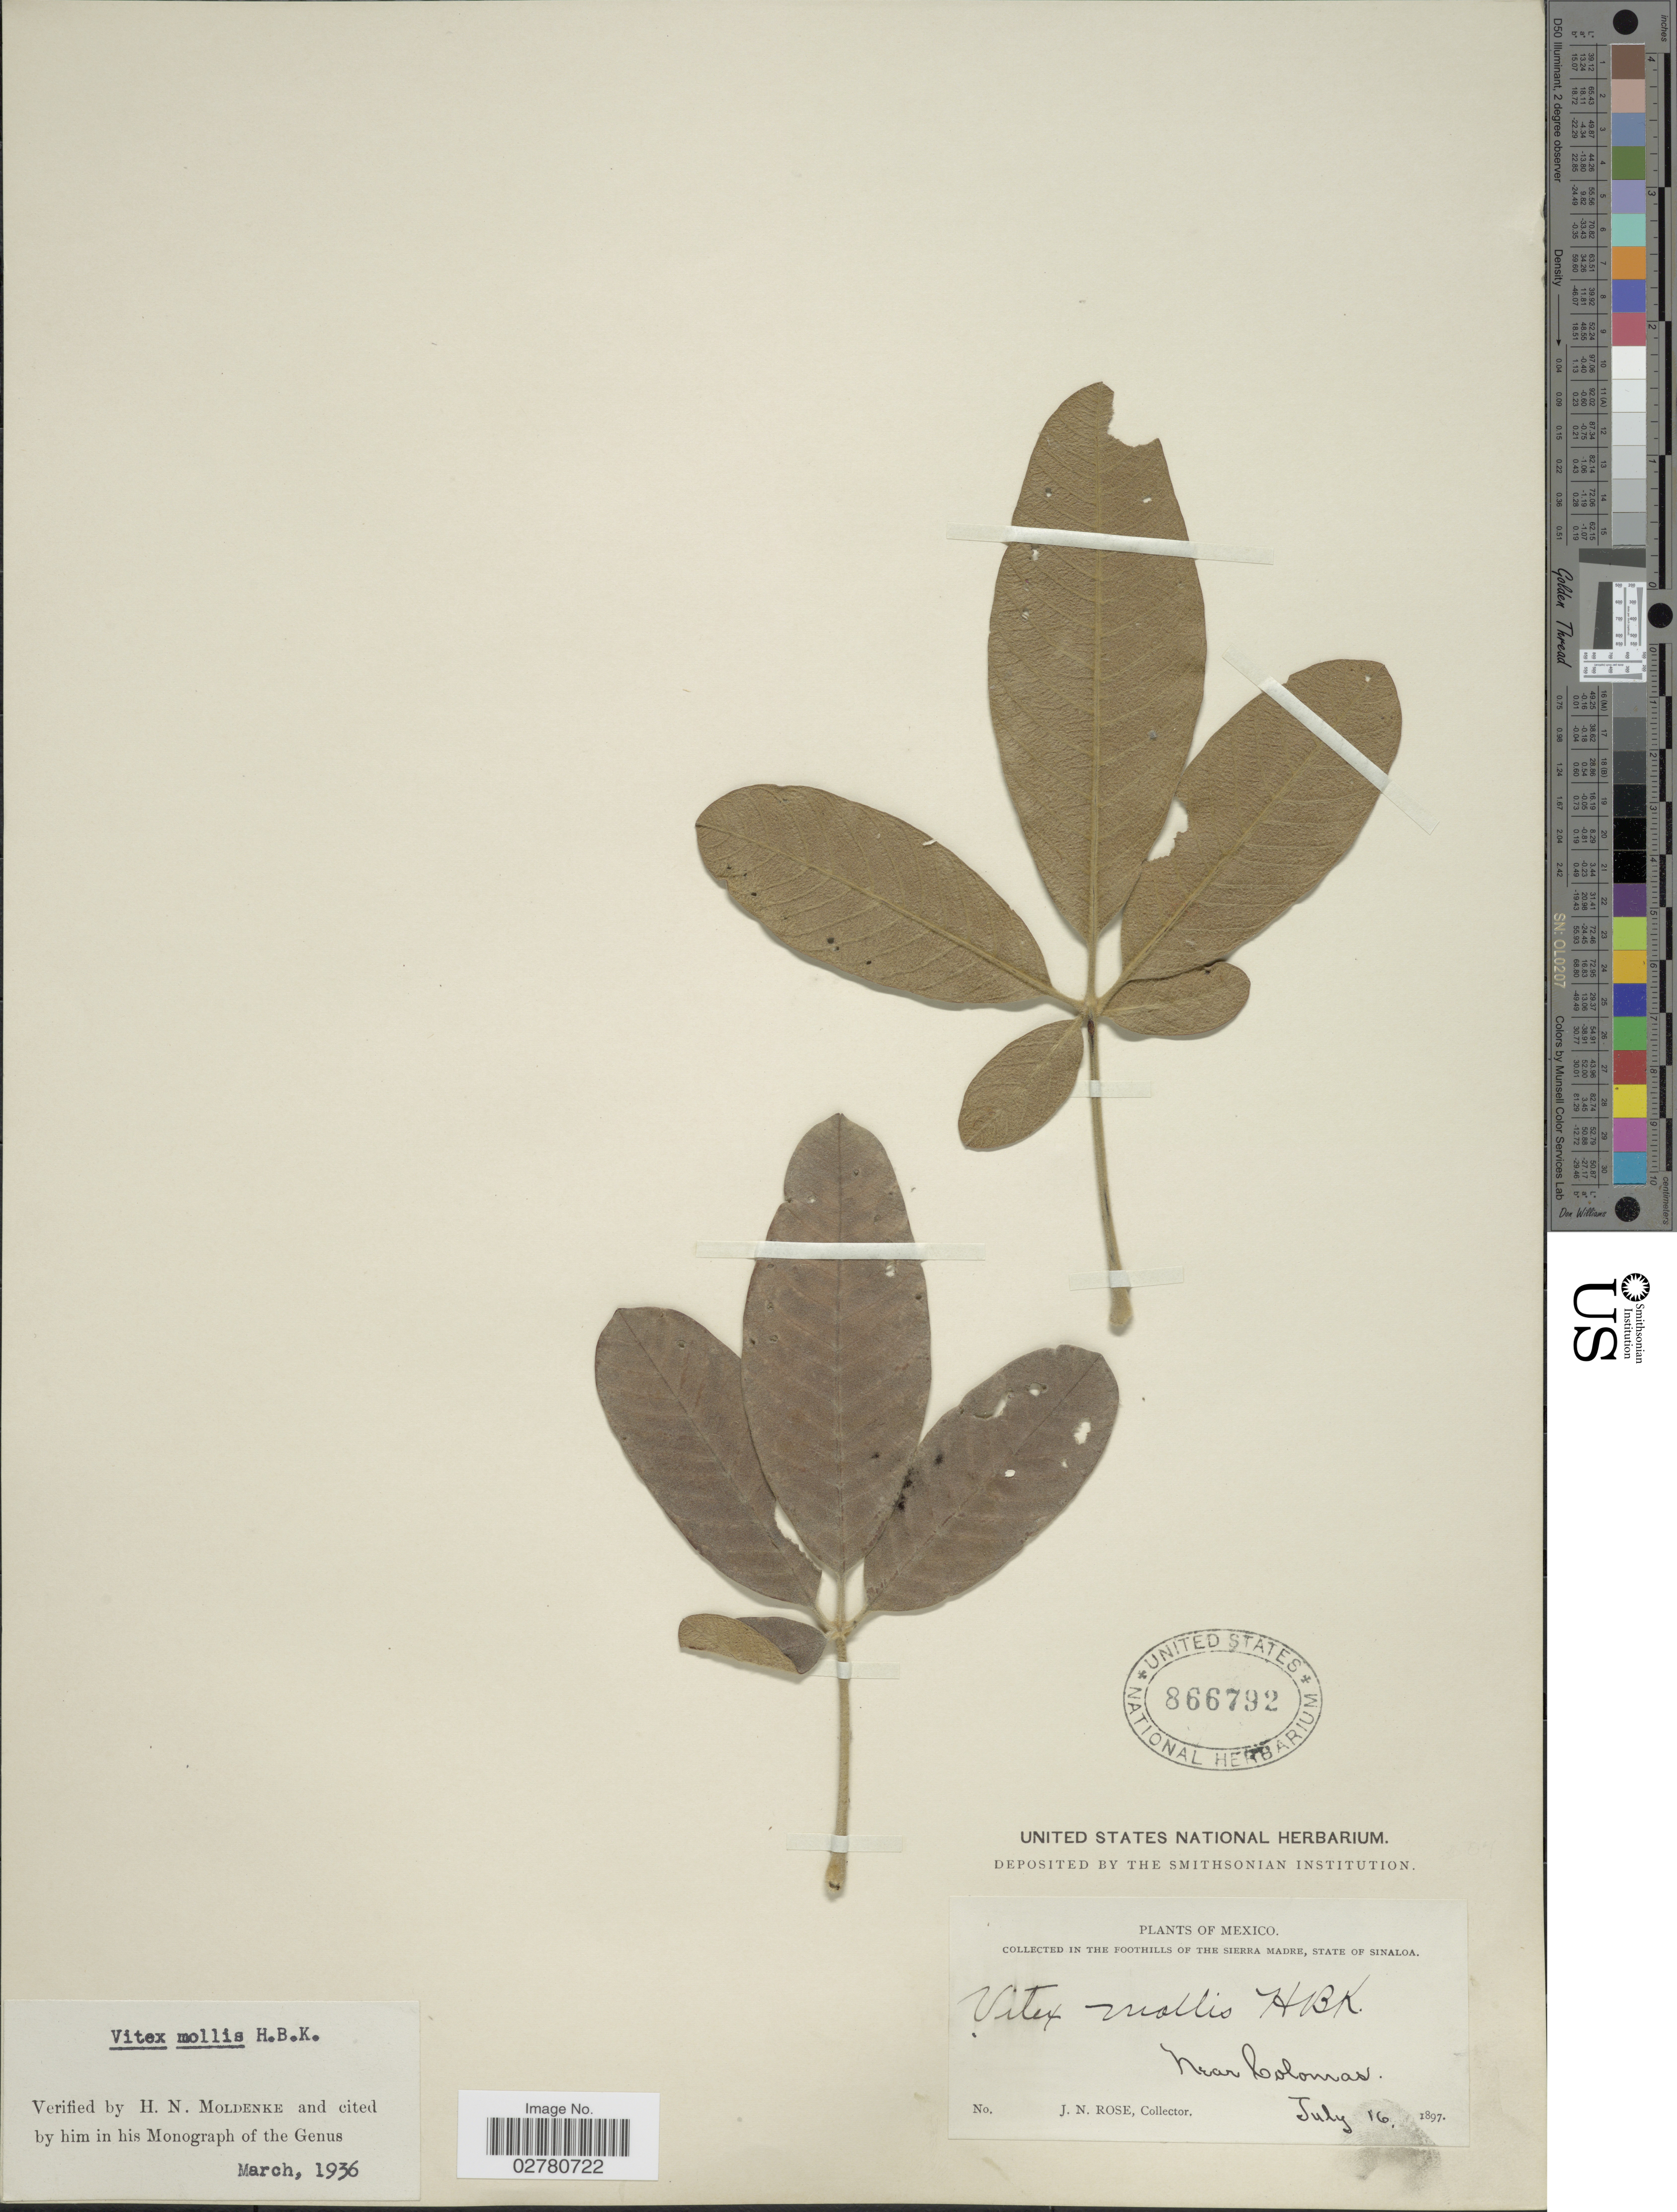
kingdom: Plantae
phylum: Tracheophyta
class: Magnoliopsida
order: Lamiales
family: Lamiaceae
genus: Vitex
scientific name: Vitex mollis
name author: Kunth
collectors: J. N. Rose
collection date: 1897-07-16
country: Mexico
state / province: Sinaloa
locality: In the foothills of the Sierra Madre. Near Colomas.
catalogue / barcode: US 866792